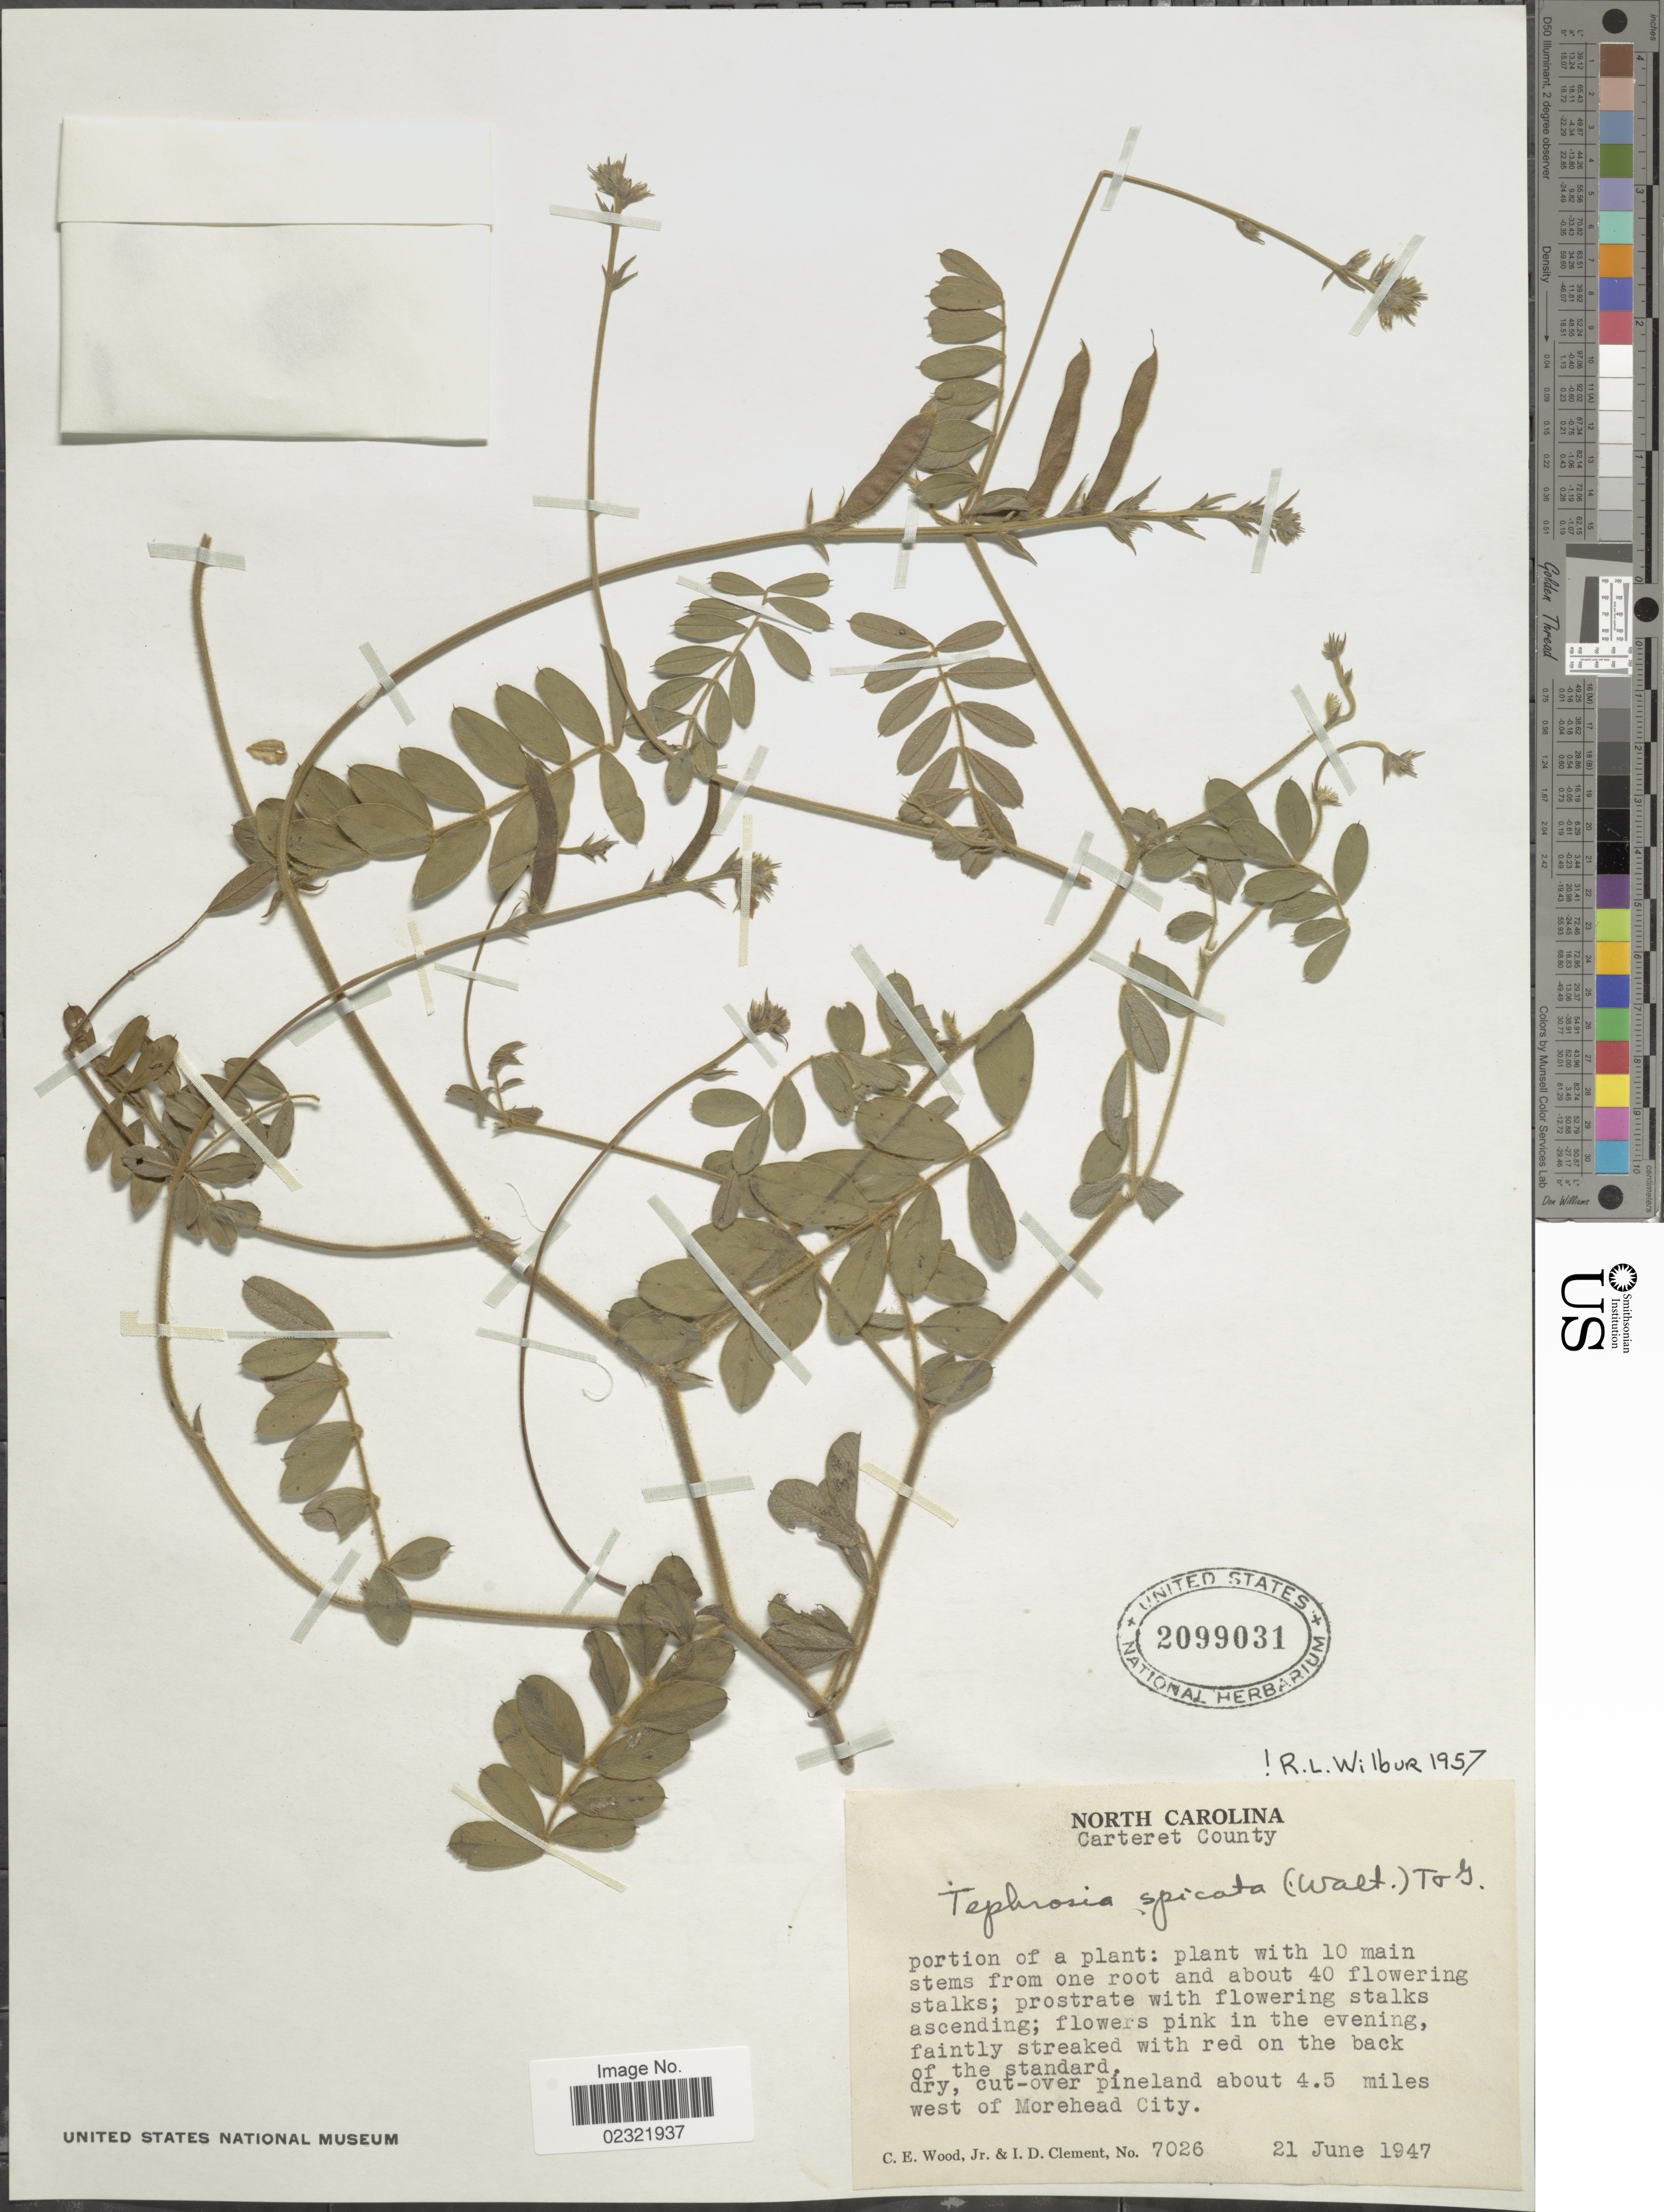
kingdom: Plantae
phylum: Tracheophyta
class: Magnoliopsida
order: Fabales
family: Fabaceae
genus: Tephrosia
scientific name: Tephrosia spicata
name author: (Walter) Torr. & A. Gray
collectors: C. Wood & I. Clement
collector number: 7026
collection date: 1947-06-21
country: United States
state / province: North Carolina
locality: Carteret County, dry, cut-over pineland about 4.5 miles west of Morehead City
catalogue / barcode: US 2099031